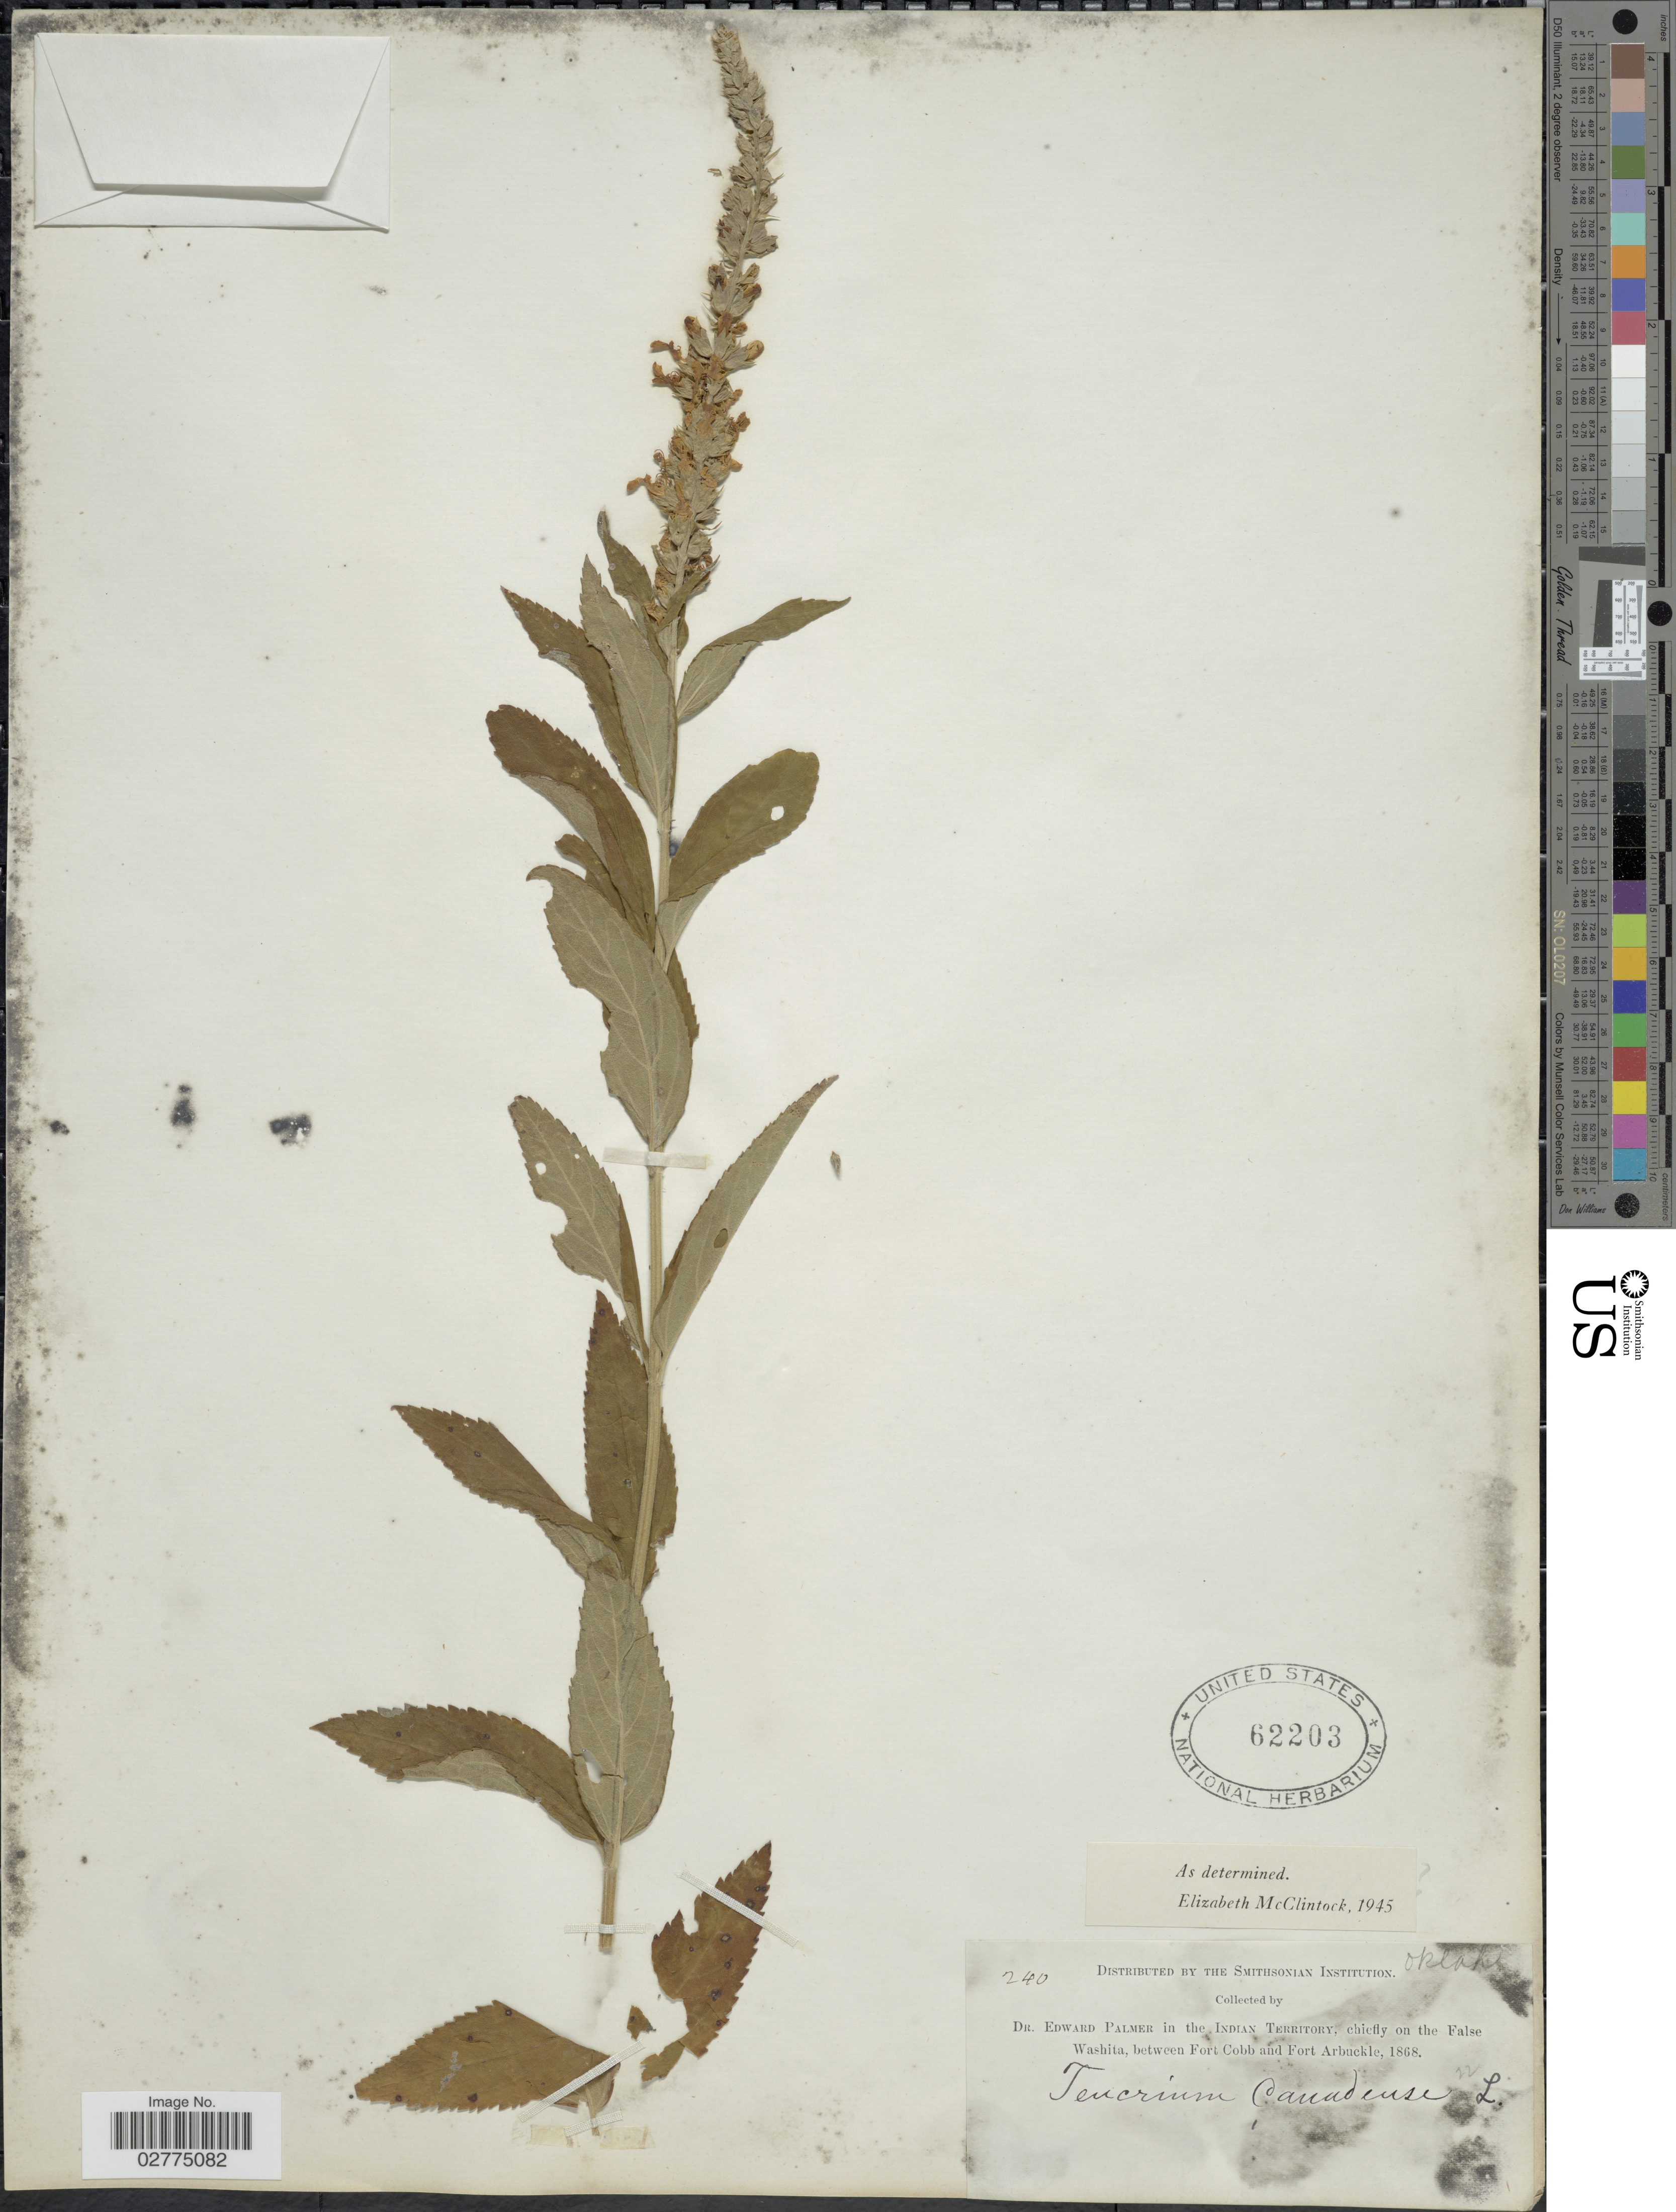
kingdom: Plantae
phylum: Tracheophyta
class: Magnoliopsida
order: Lamiales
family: Lamiaceae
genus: Teucrium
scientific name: Teucrium canadense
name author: L.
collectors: E. Palmer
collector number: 240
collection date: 1868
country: United States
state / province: Oklahoma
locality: In the Indian Territory, chiefly on the False Washita, between Fort Cobb and Fort Arbuckle.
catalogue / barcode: US 62203